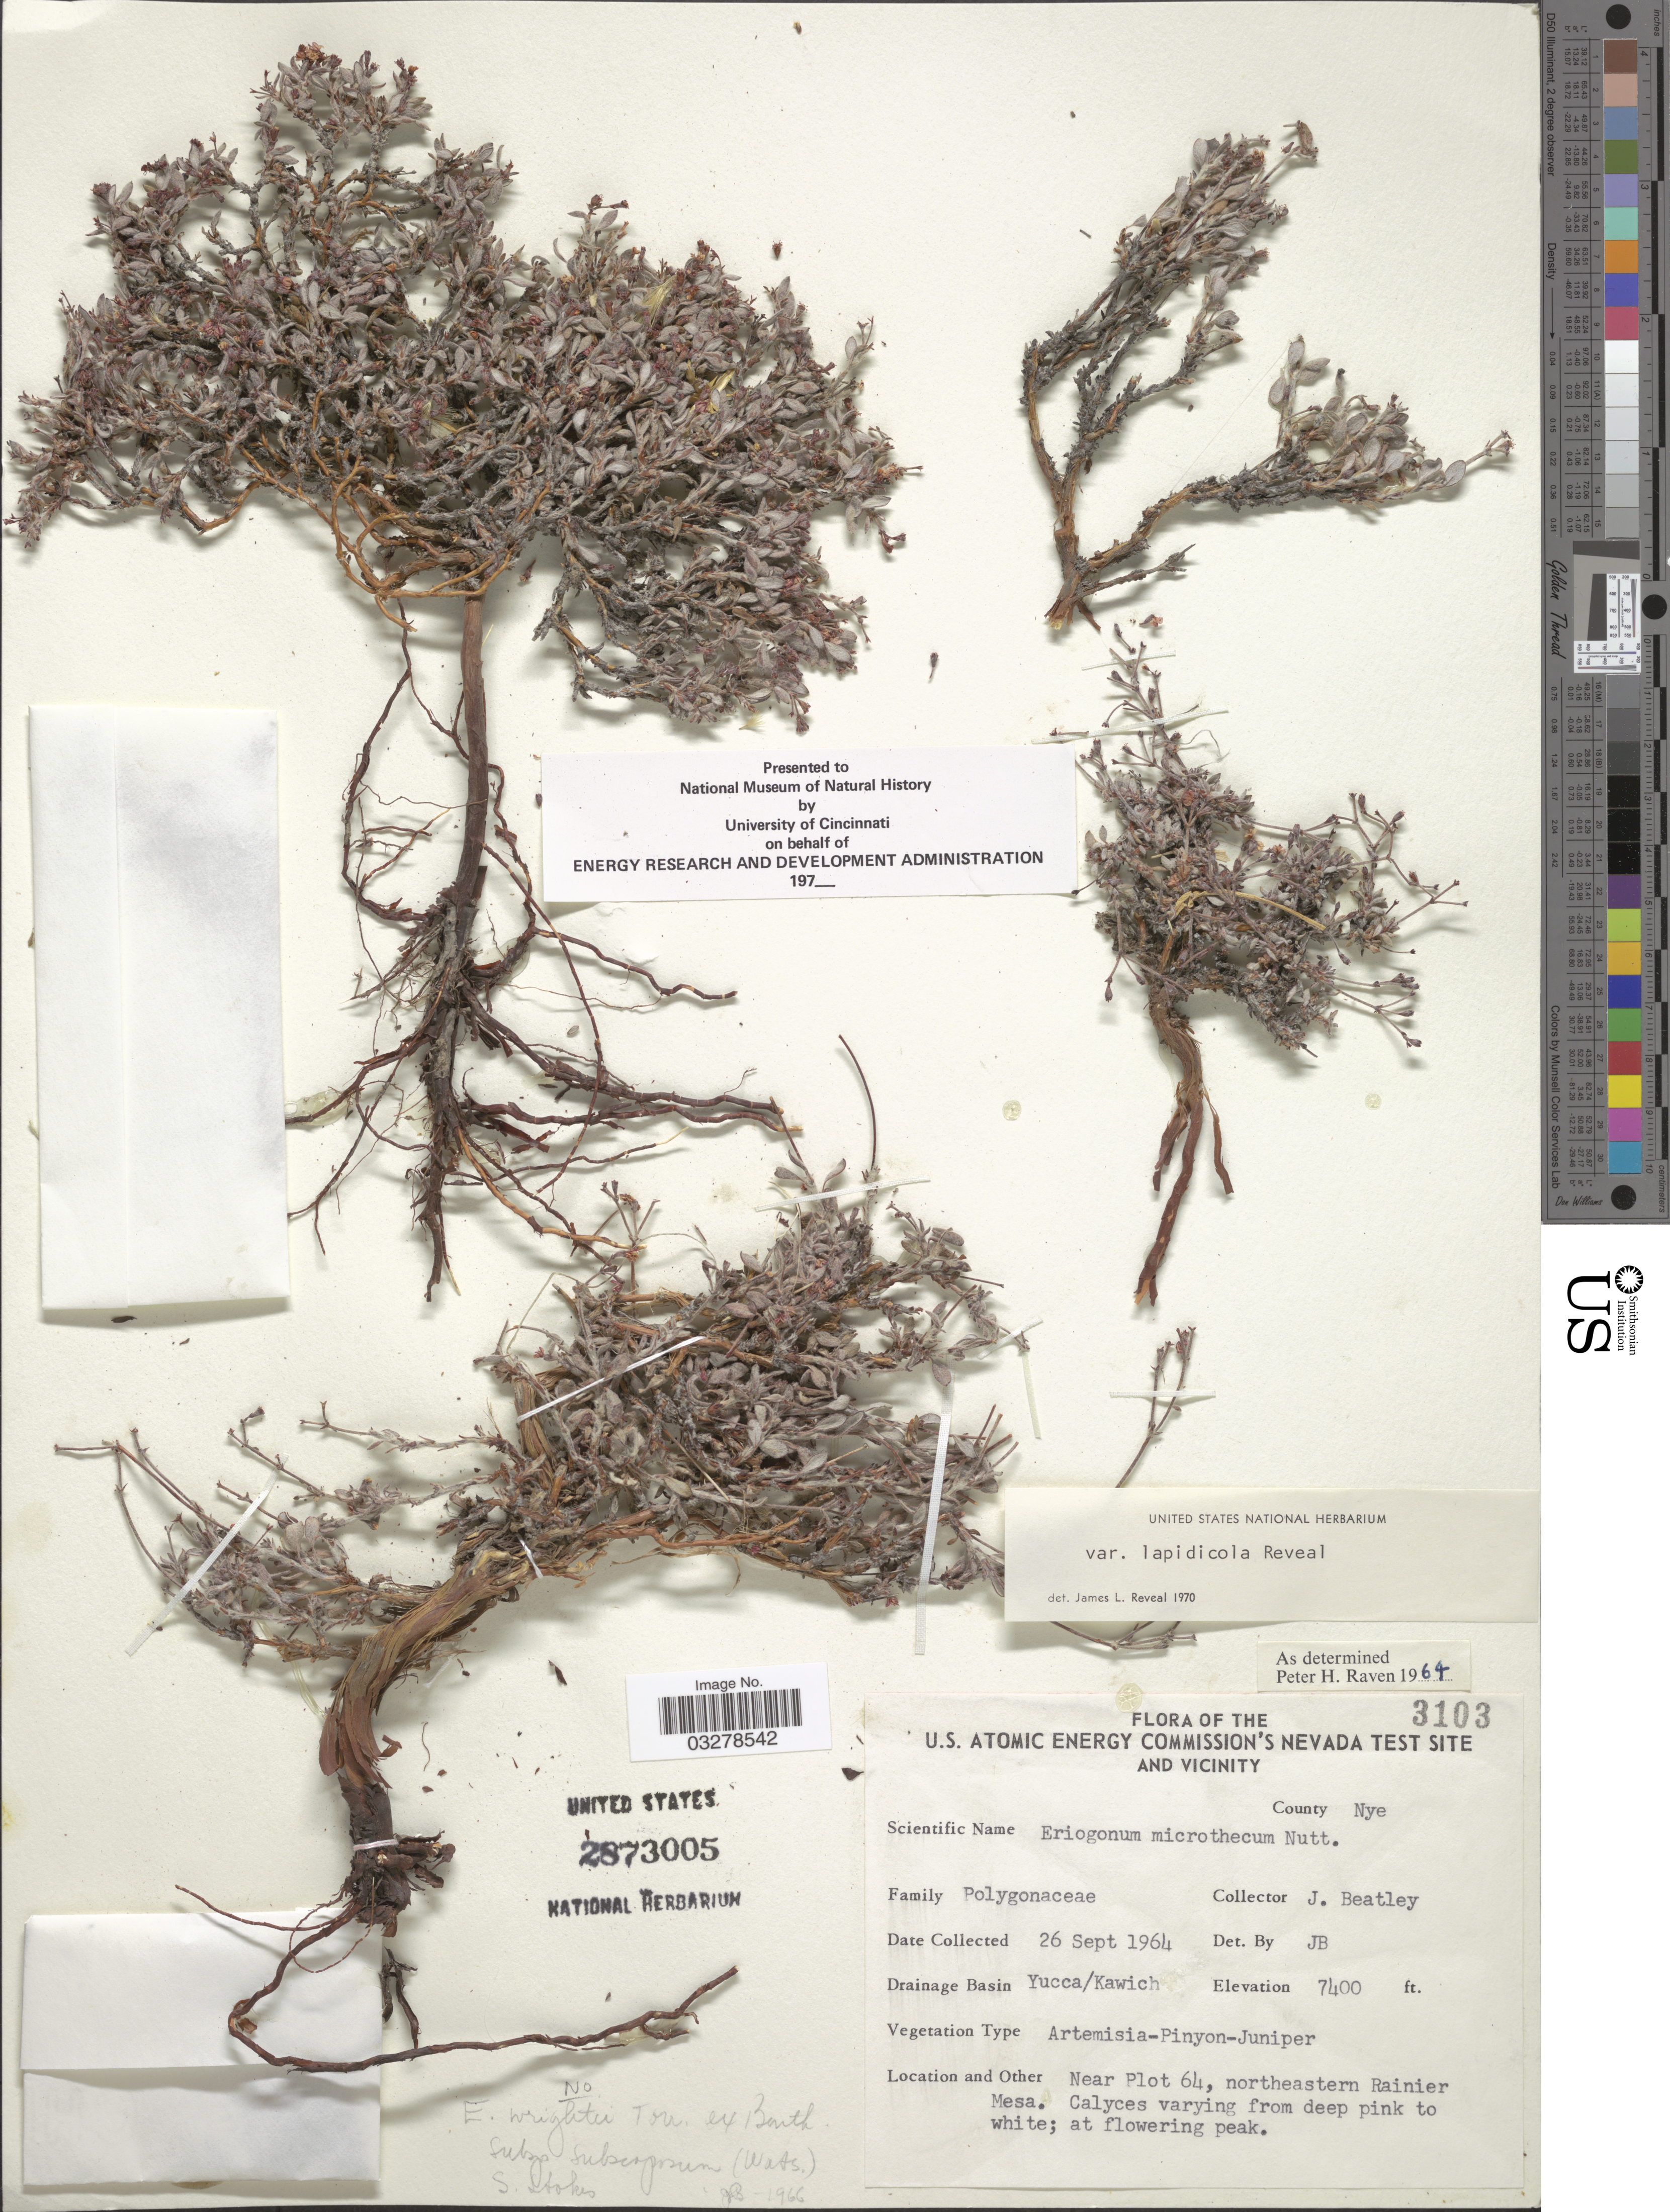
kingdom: Plantae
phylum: Tracheophyta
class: Magnoliopsida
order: Caryophyllales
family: Polygonaceae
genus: Eriogonum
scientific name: Eriogonum microtheca var. lapidicola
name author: Reveal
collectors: J. C. Beatley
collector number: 3103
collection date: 1964-09-26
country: United States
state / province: Nevada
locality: U.S. Atomic Energy Commission's Nevada Test Site and Vicinity. County Nye. Drainage Basin Yucca/Kawich. Near Plot 64, northeastern Rainier Mesa.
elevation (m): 2256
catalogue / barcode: US 2873005